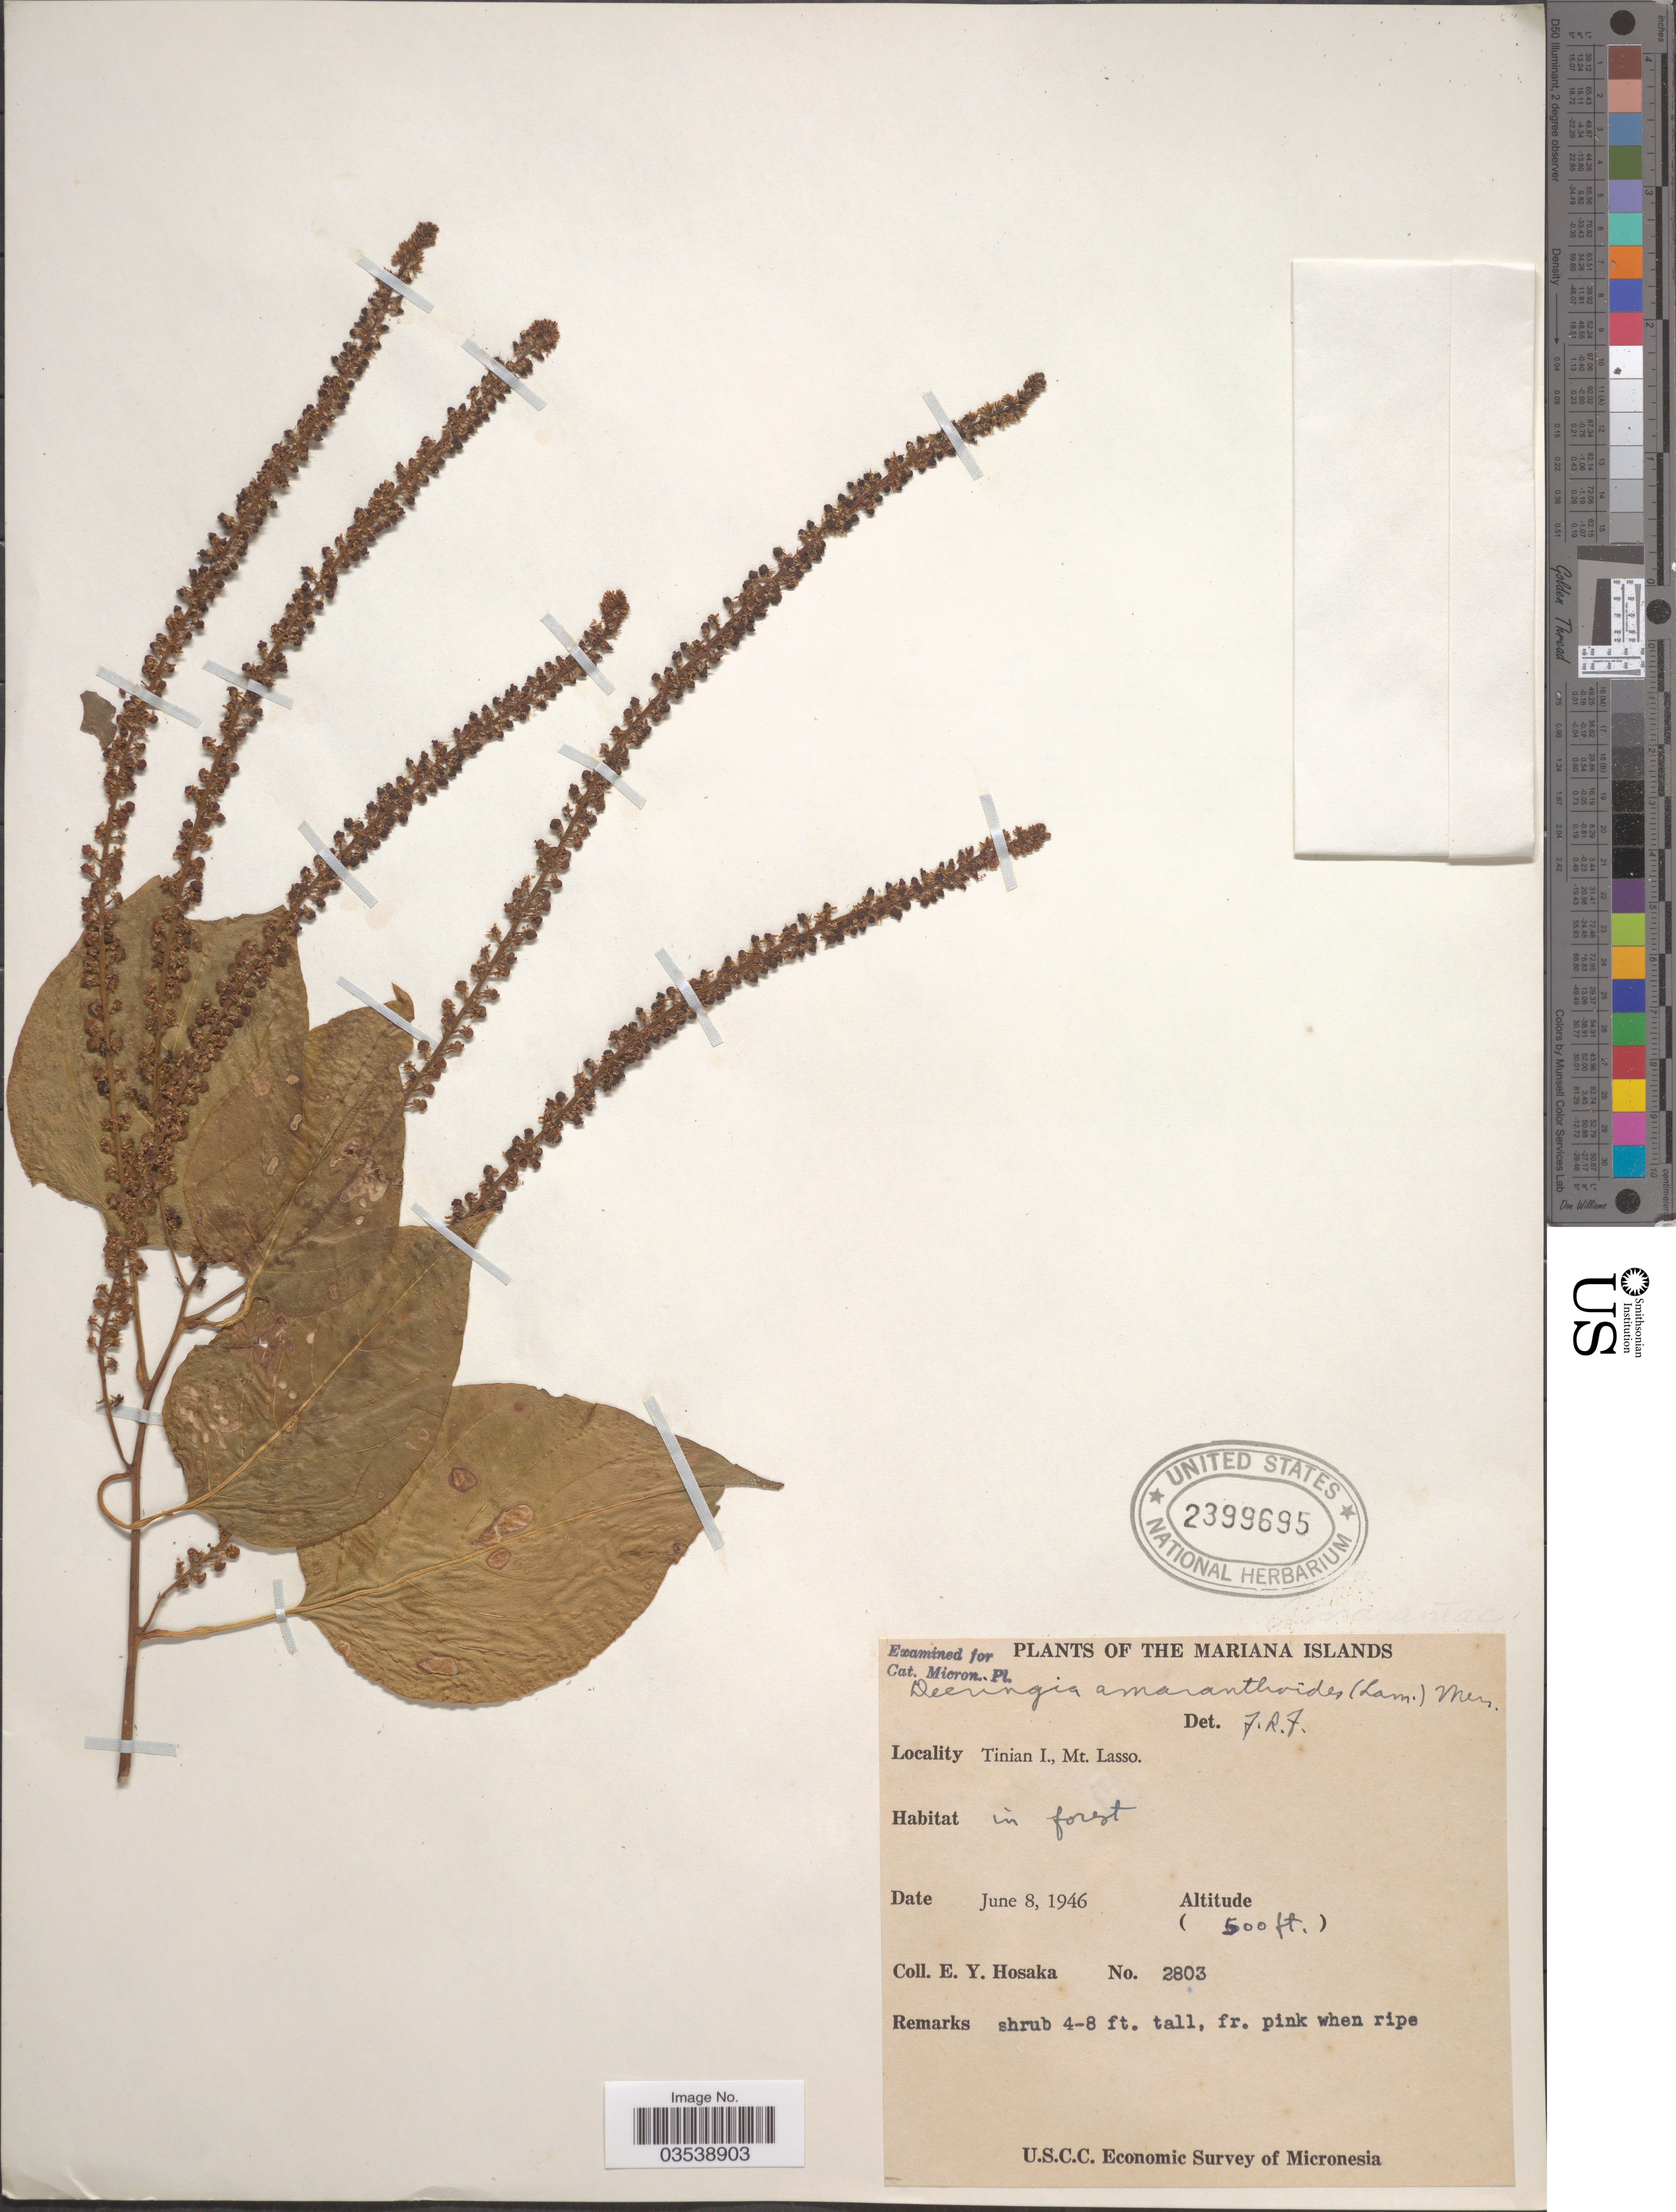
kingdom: Plantae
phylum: Tracheophyta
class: Magnoliopsida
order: Caryophyllales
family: Amaranthaceae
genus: Deeringia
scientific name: Deeringia amaranthoides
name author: (Lam.) Merr.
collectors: E. Y. Hosaka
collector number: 2803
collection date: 1946-06-08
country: Northern Mariana Islands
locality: The Mariana Islands. Tinian I., Mt. Lasso.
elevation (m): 152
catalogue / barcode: US 2399695